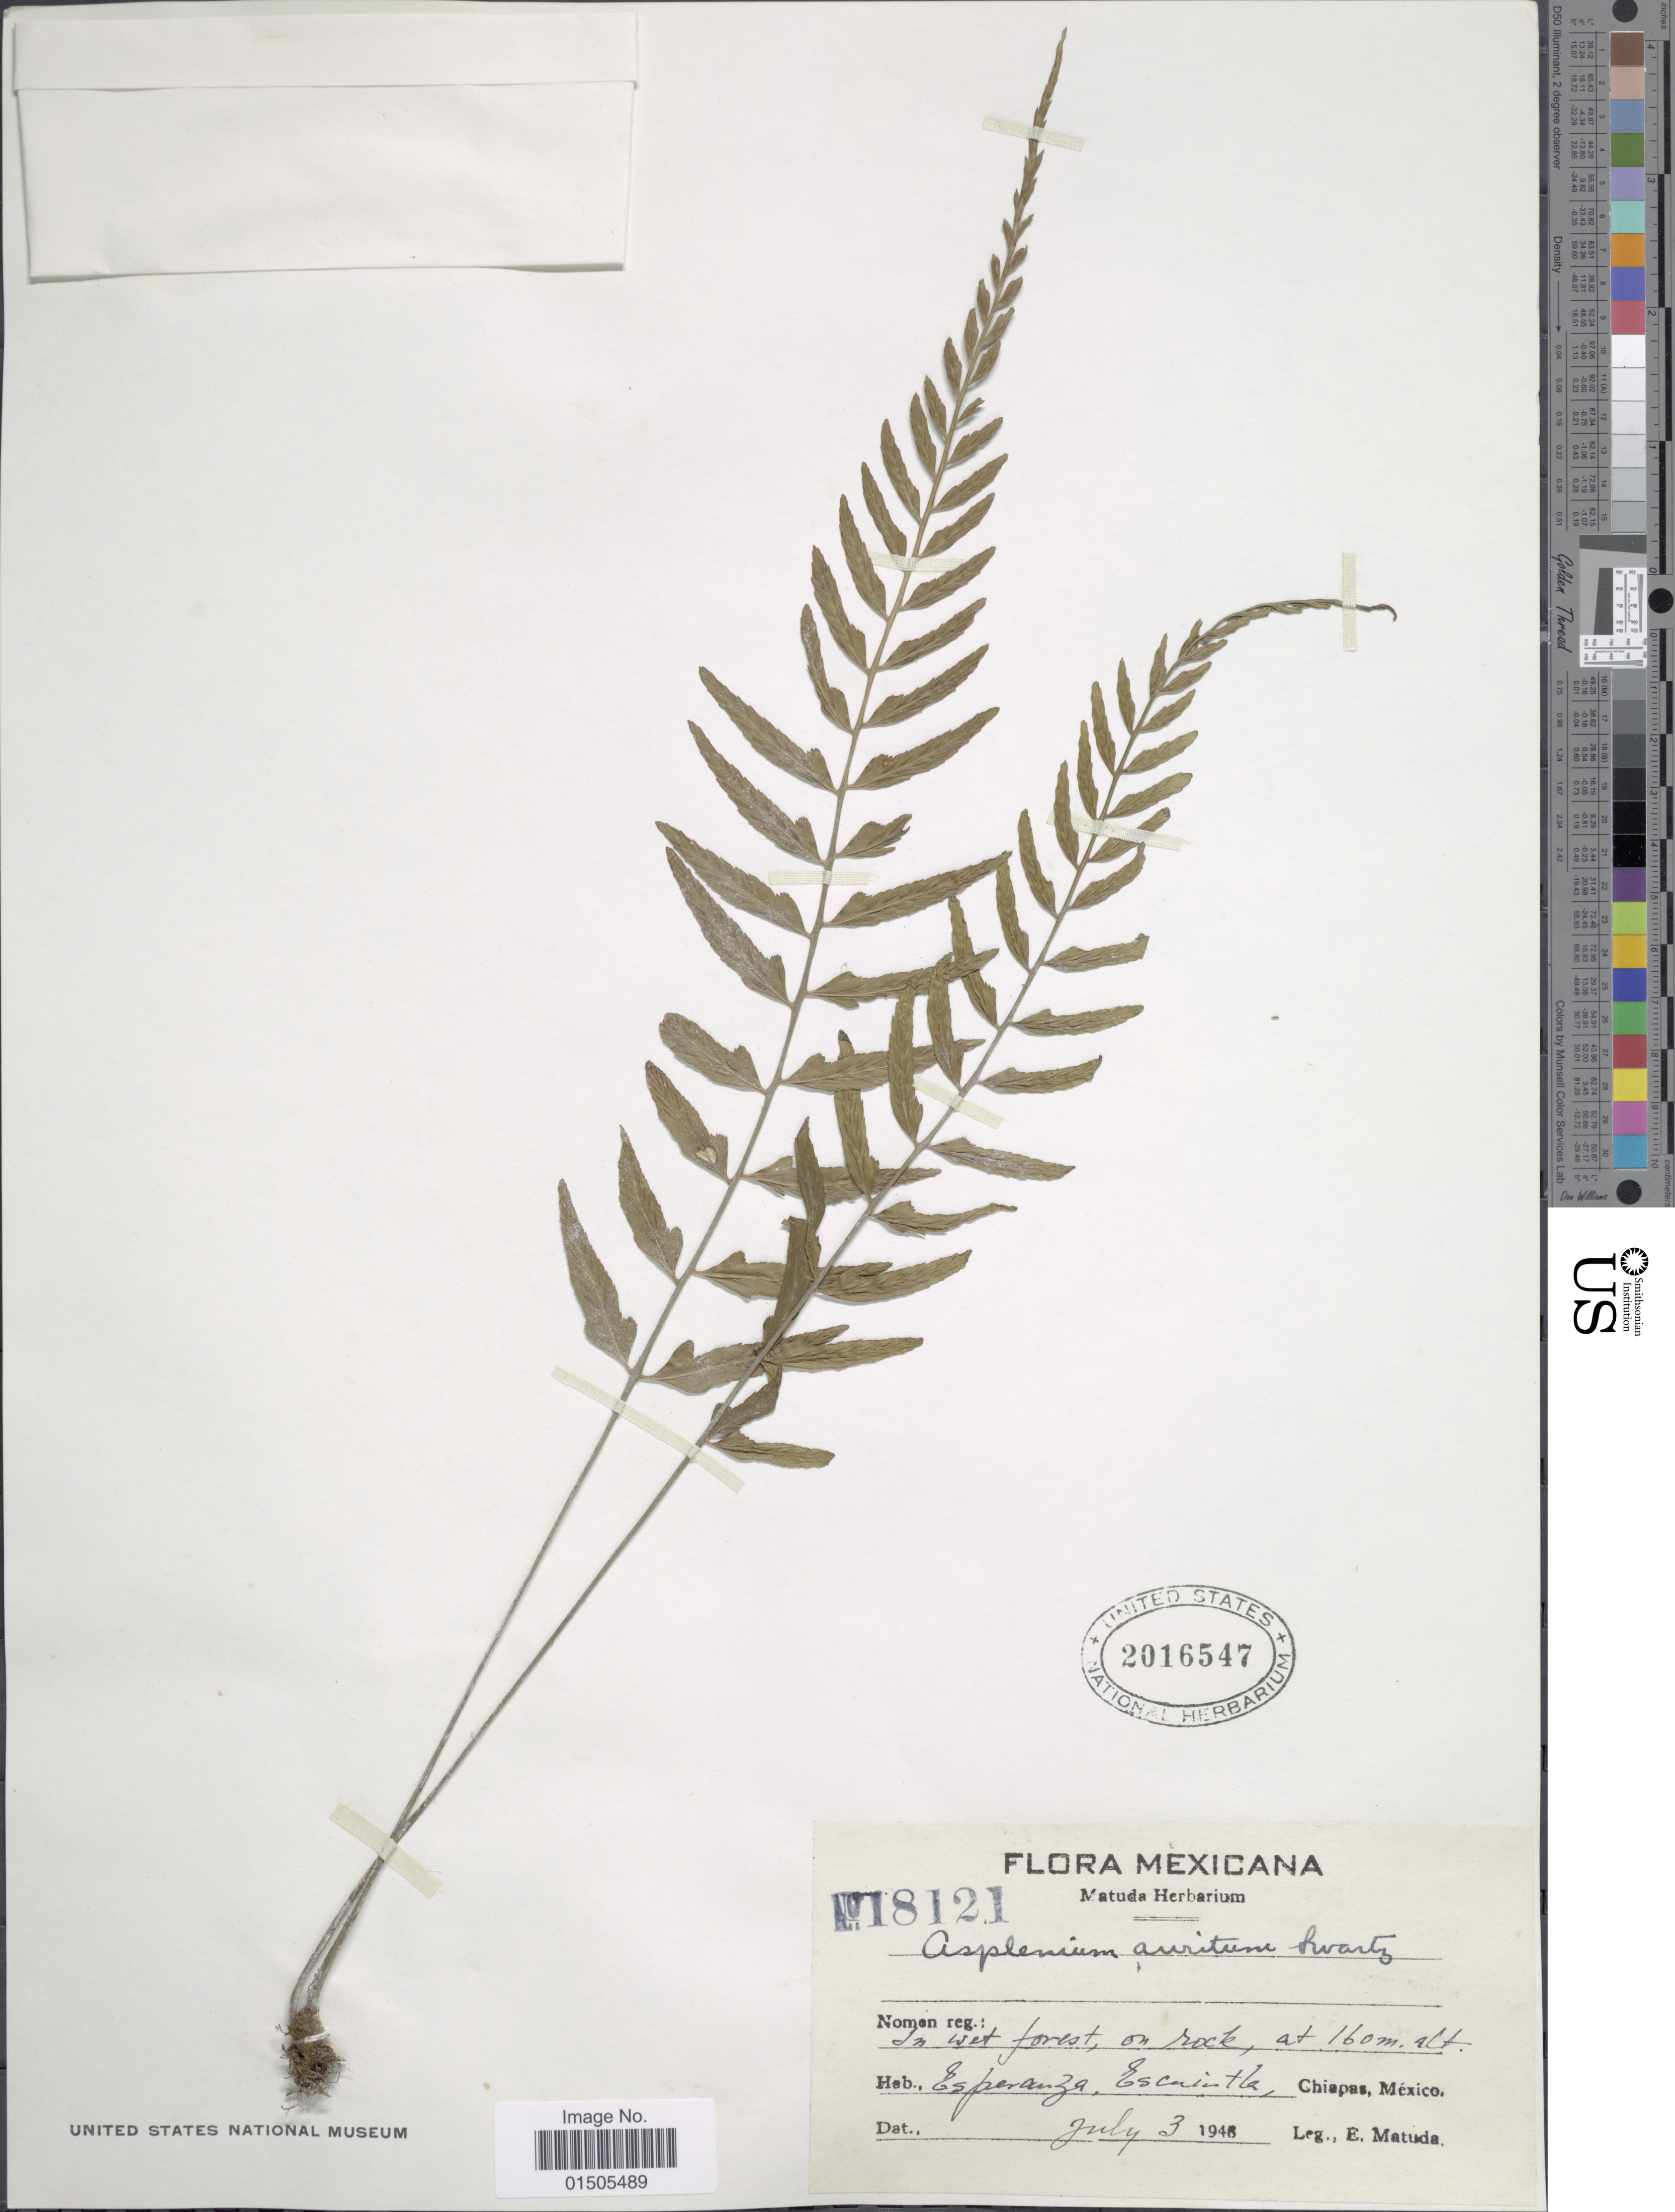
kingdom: Plantae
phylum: Tracheophyta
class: Polypodiopsida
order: Polypodiales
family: Aspleniaceae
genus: Asplenium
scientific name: Asplenium auritum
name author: Sw.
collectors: E. Matuda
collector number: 18121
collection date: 1948-07-03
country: Mexico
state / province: Chiapas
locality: Esperanza, Escuintla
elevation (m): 160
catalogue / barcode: US 2016547